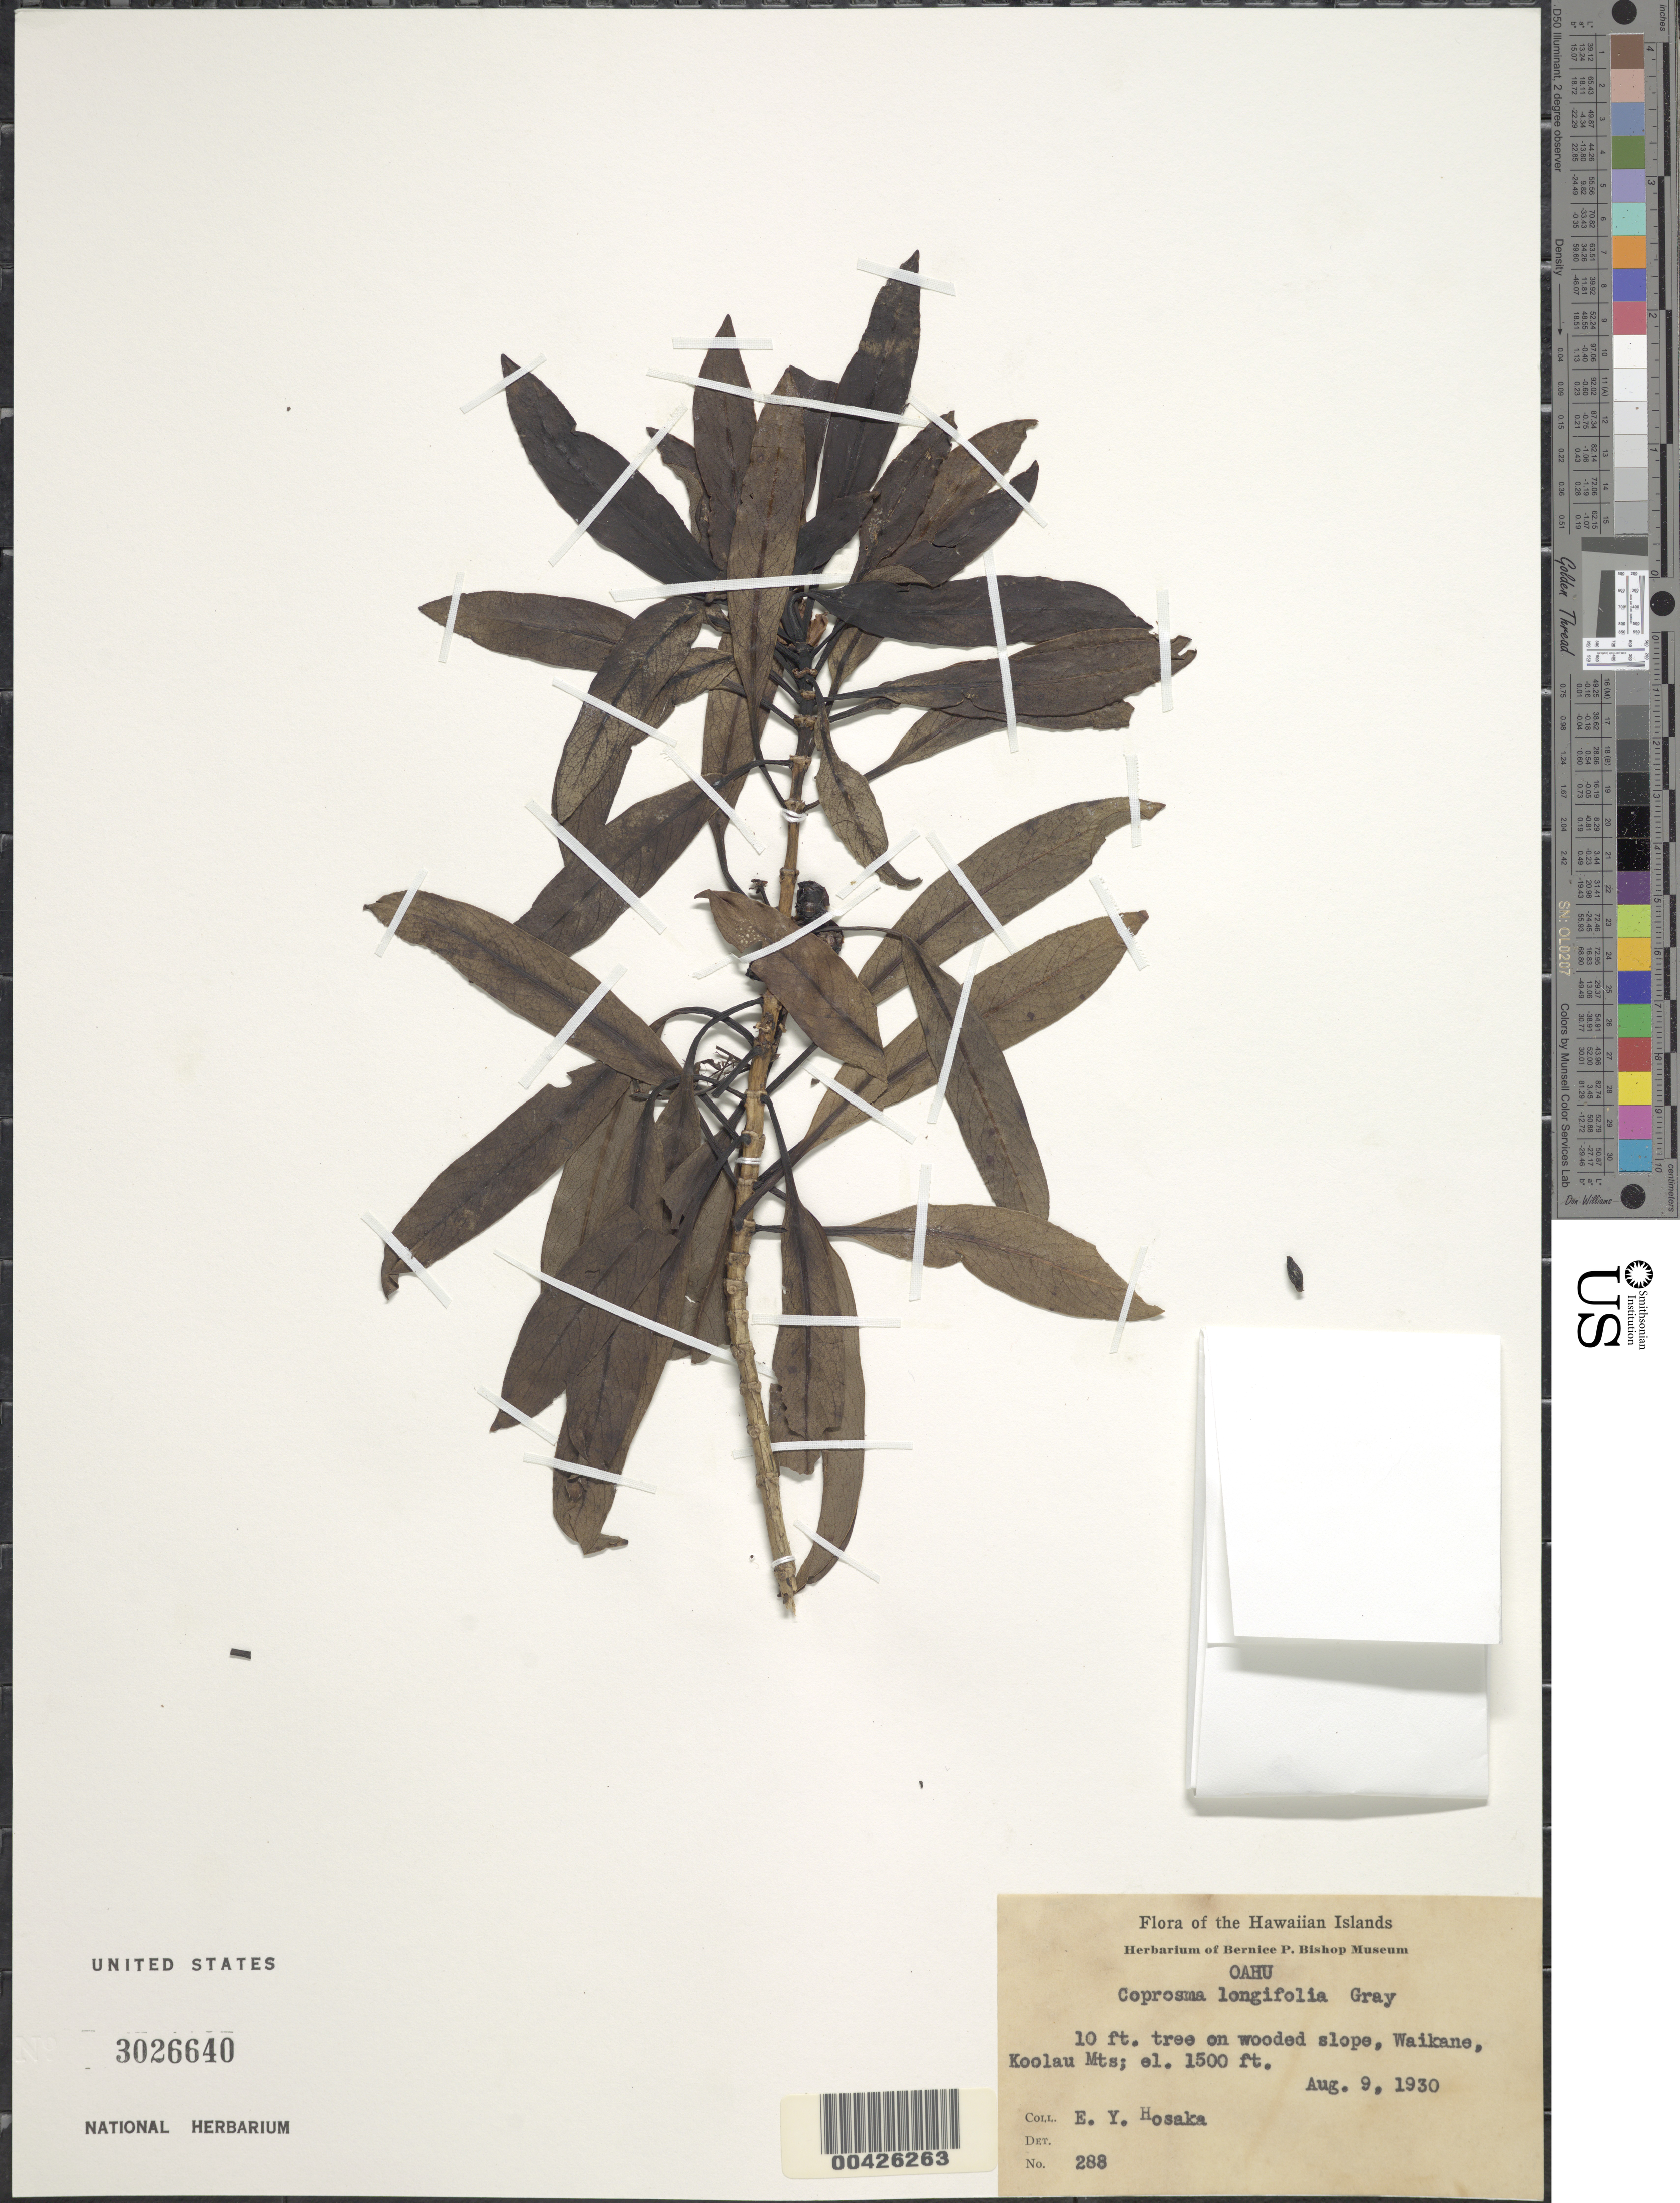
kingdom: Plantae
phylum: Tracheophyta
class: Magnoliopsida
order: Gentianales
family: Rubiaceae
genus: Coprosma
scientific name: Coprosma longifolia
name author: A. Gray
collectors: E. Y. Hosaka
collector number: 288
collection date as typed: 9 Aug 1930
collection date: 1930-08-09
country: United States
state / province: Hawaii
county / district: Honolulu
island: Oahu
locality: Waikane, Koolau Mountains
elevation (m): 457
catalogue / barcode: US 3026640